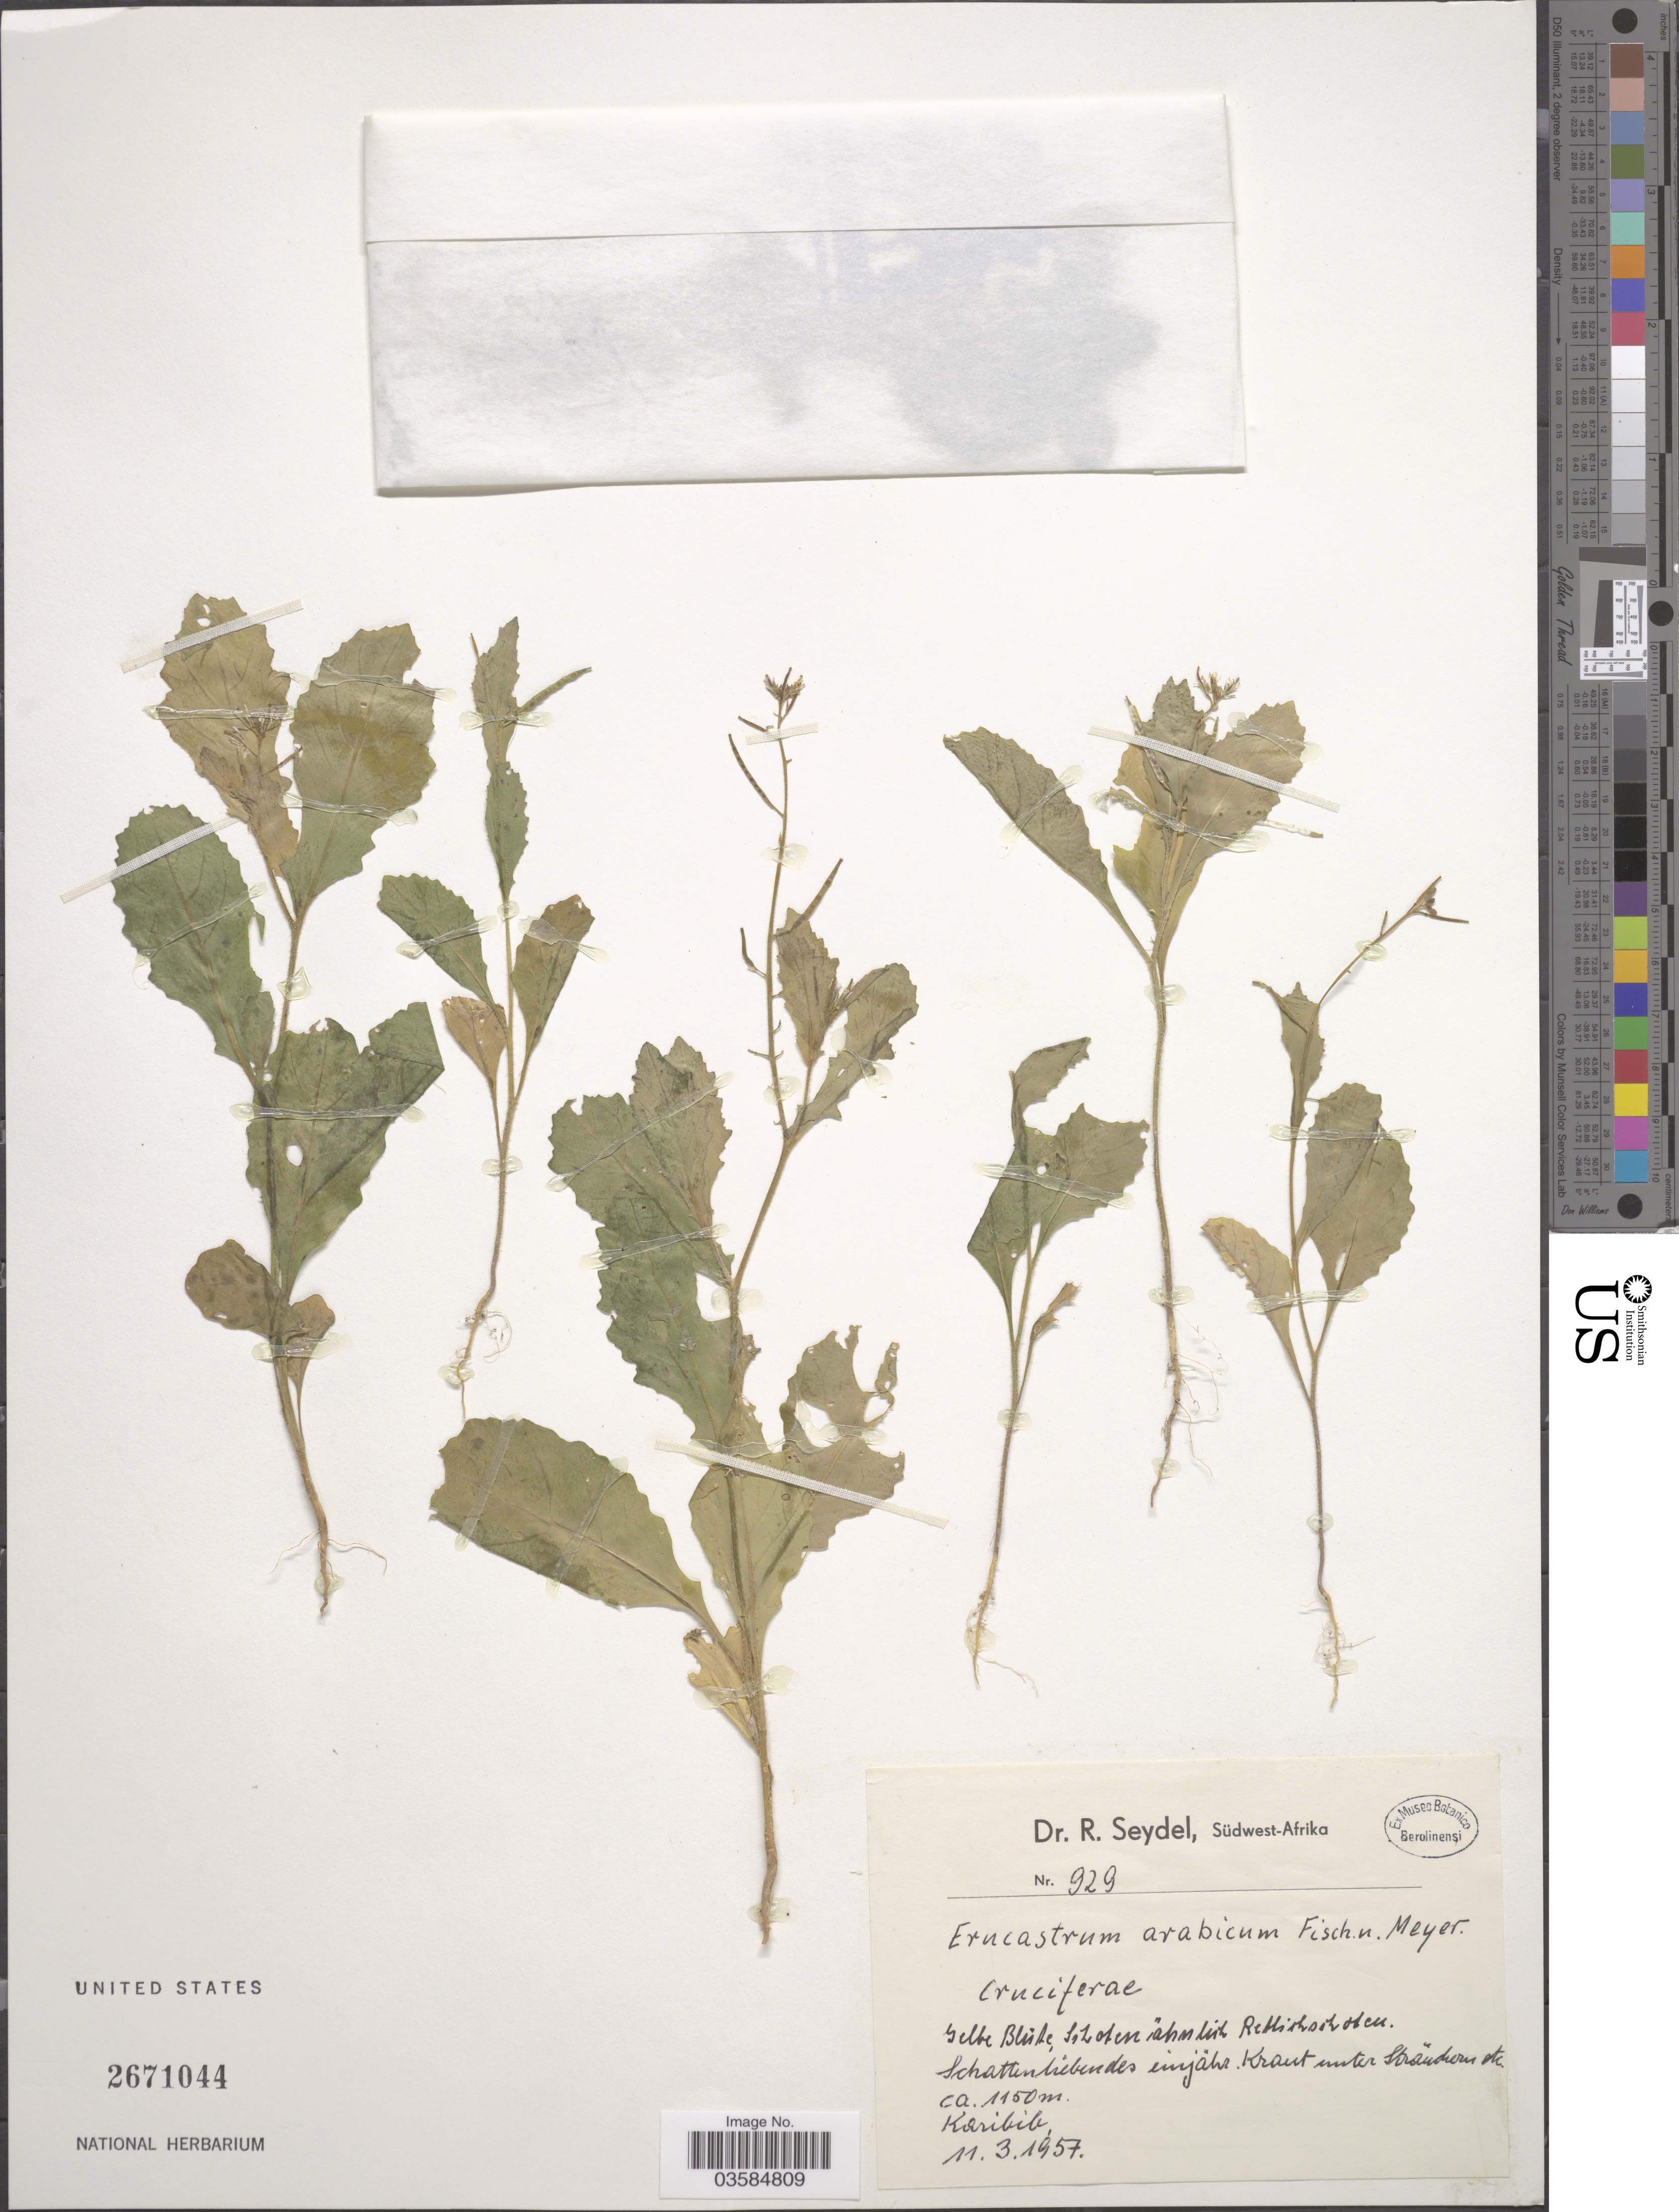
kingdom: Plantae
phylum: Tracheophyta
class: Magnoliopsida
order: Brassicales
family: Brassicaceae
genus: Erucastrum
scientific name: Erucastrum arabicum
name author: Fisch. & C.A. Mey.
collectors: R. Seydel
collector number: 929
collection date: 1957-03-11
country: Namibia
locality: Südwest-Afrika Karibib.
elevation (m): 1150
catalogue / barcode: US 2671044